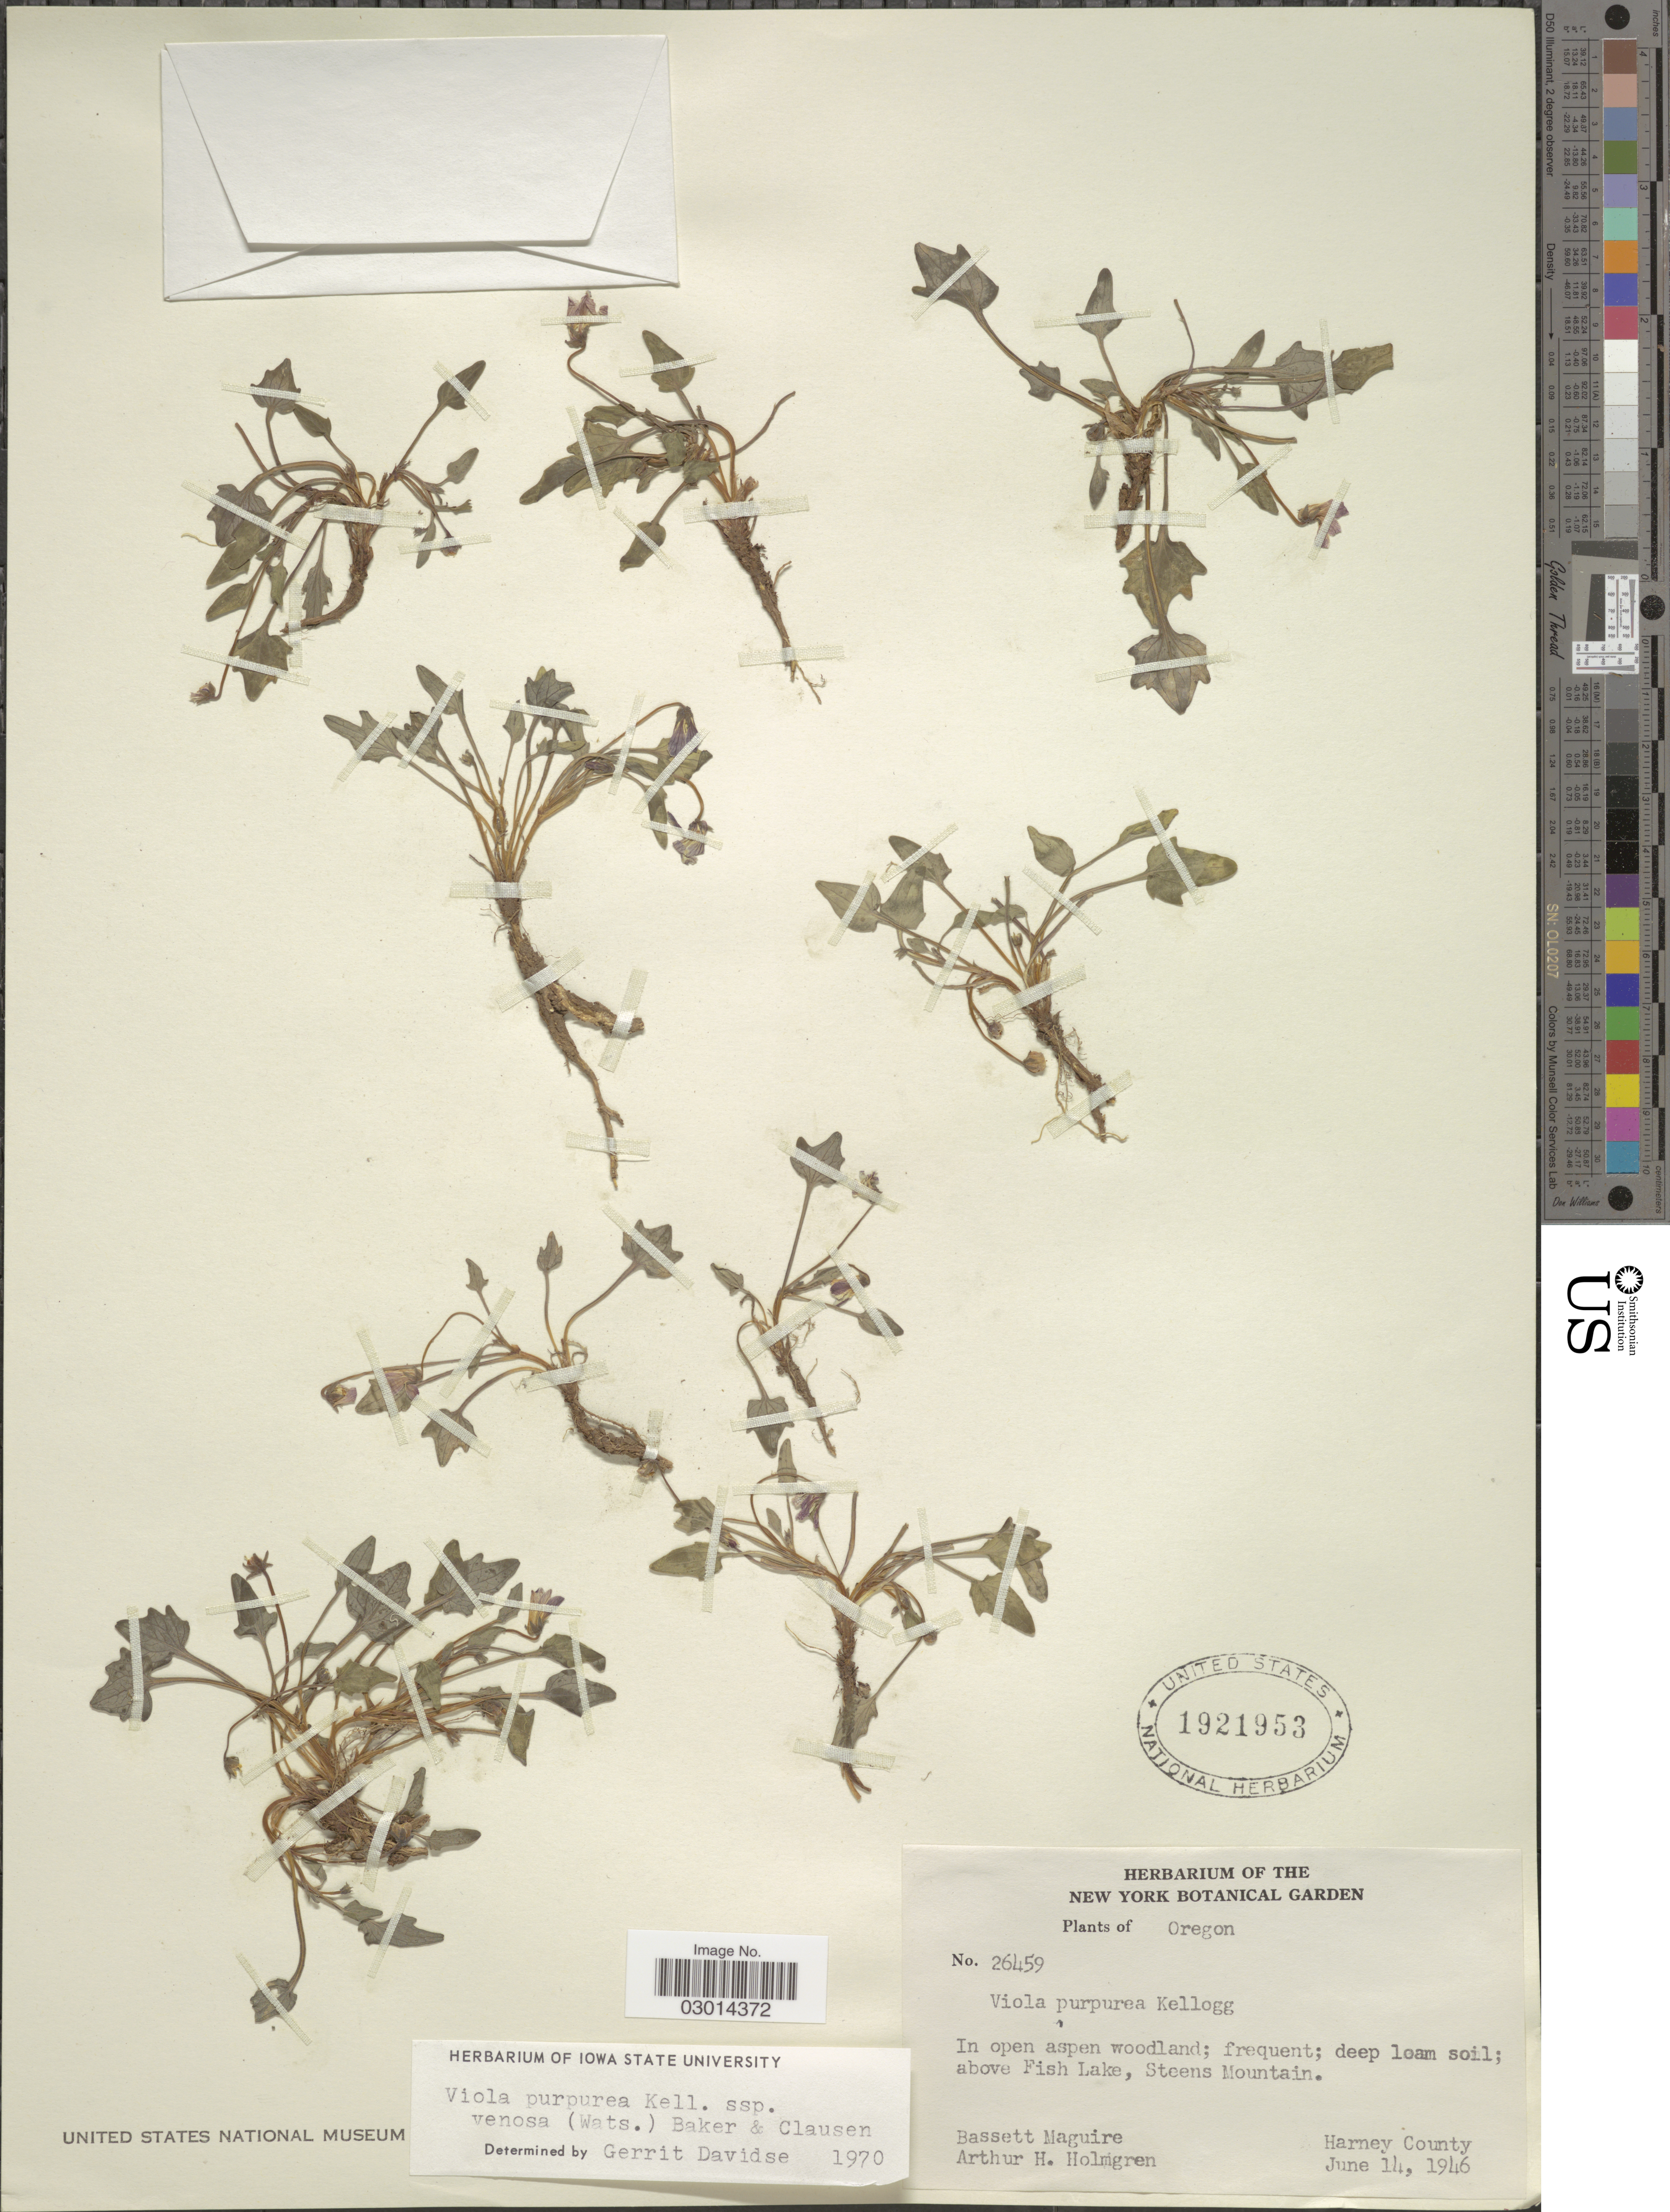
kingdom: Plantae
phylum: Tracheophyta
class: Magnoliopsida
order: Malpighiales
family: Violaceae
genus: Viola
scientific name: Viola purpurea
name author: Kellogg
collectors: B. Maguire & A. H. Holmgren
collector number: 26459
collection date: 1946-06-14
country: United States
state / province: Oregon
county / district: Harney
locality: Above Fish Lake, Steens Mountain, Harney County.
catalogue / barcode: US 1921953